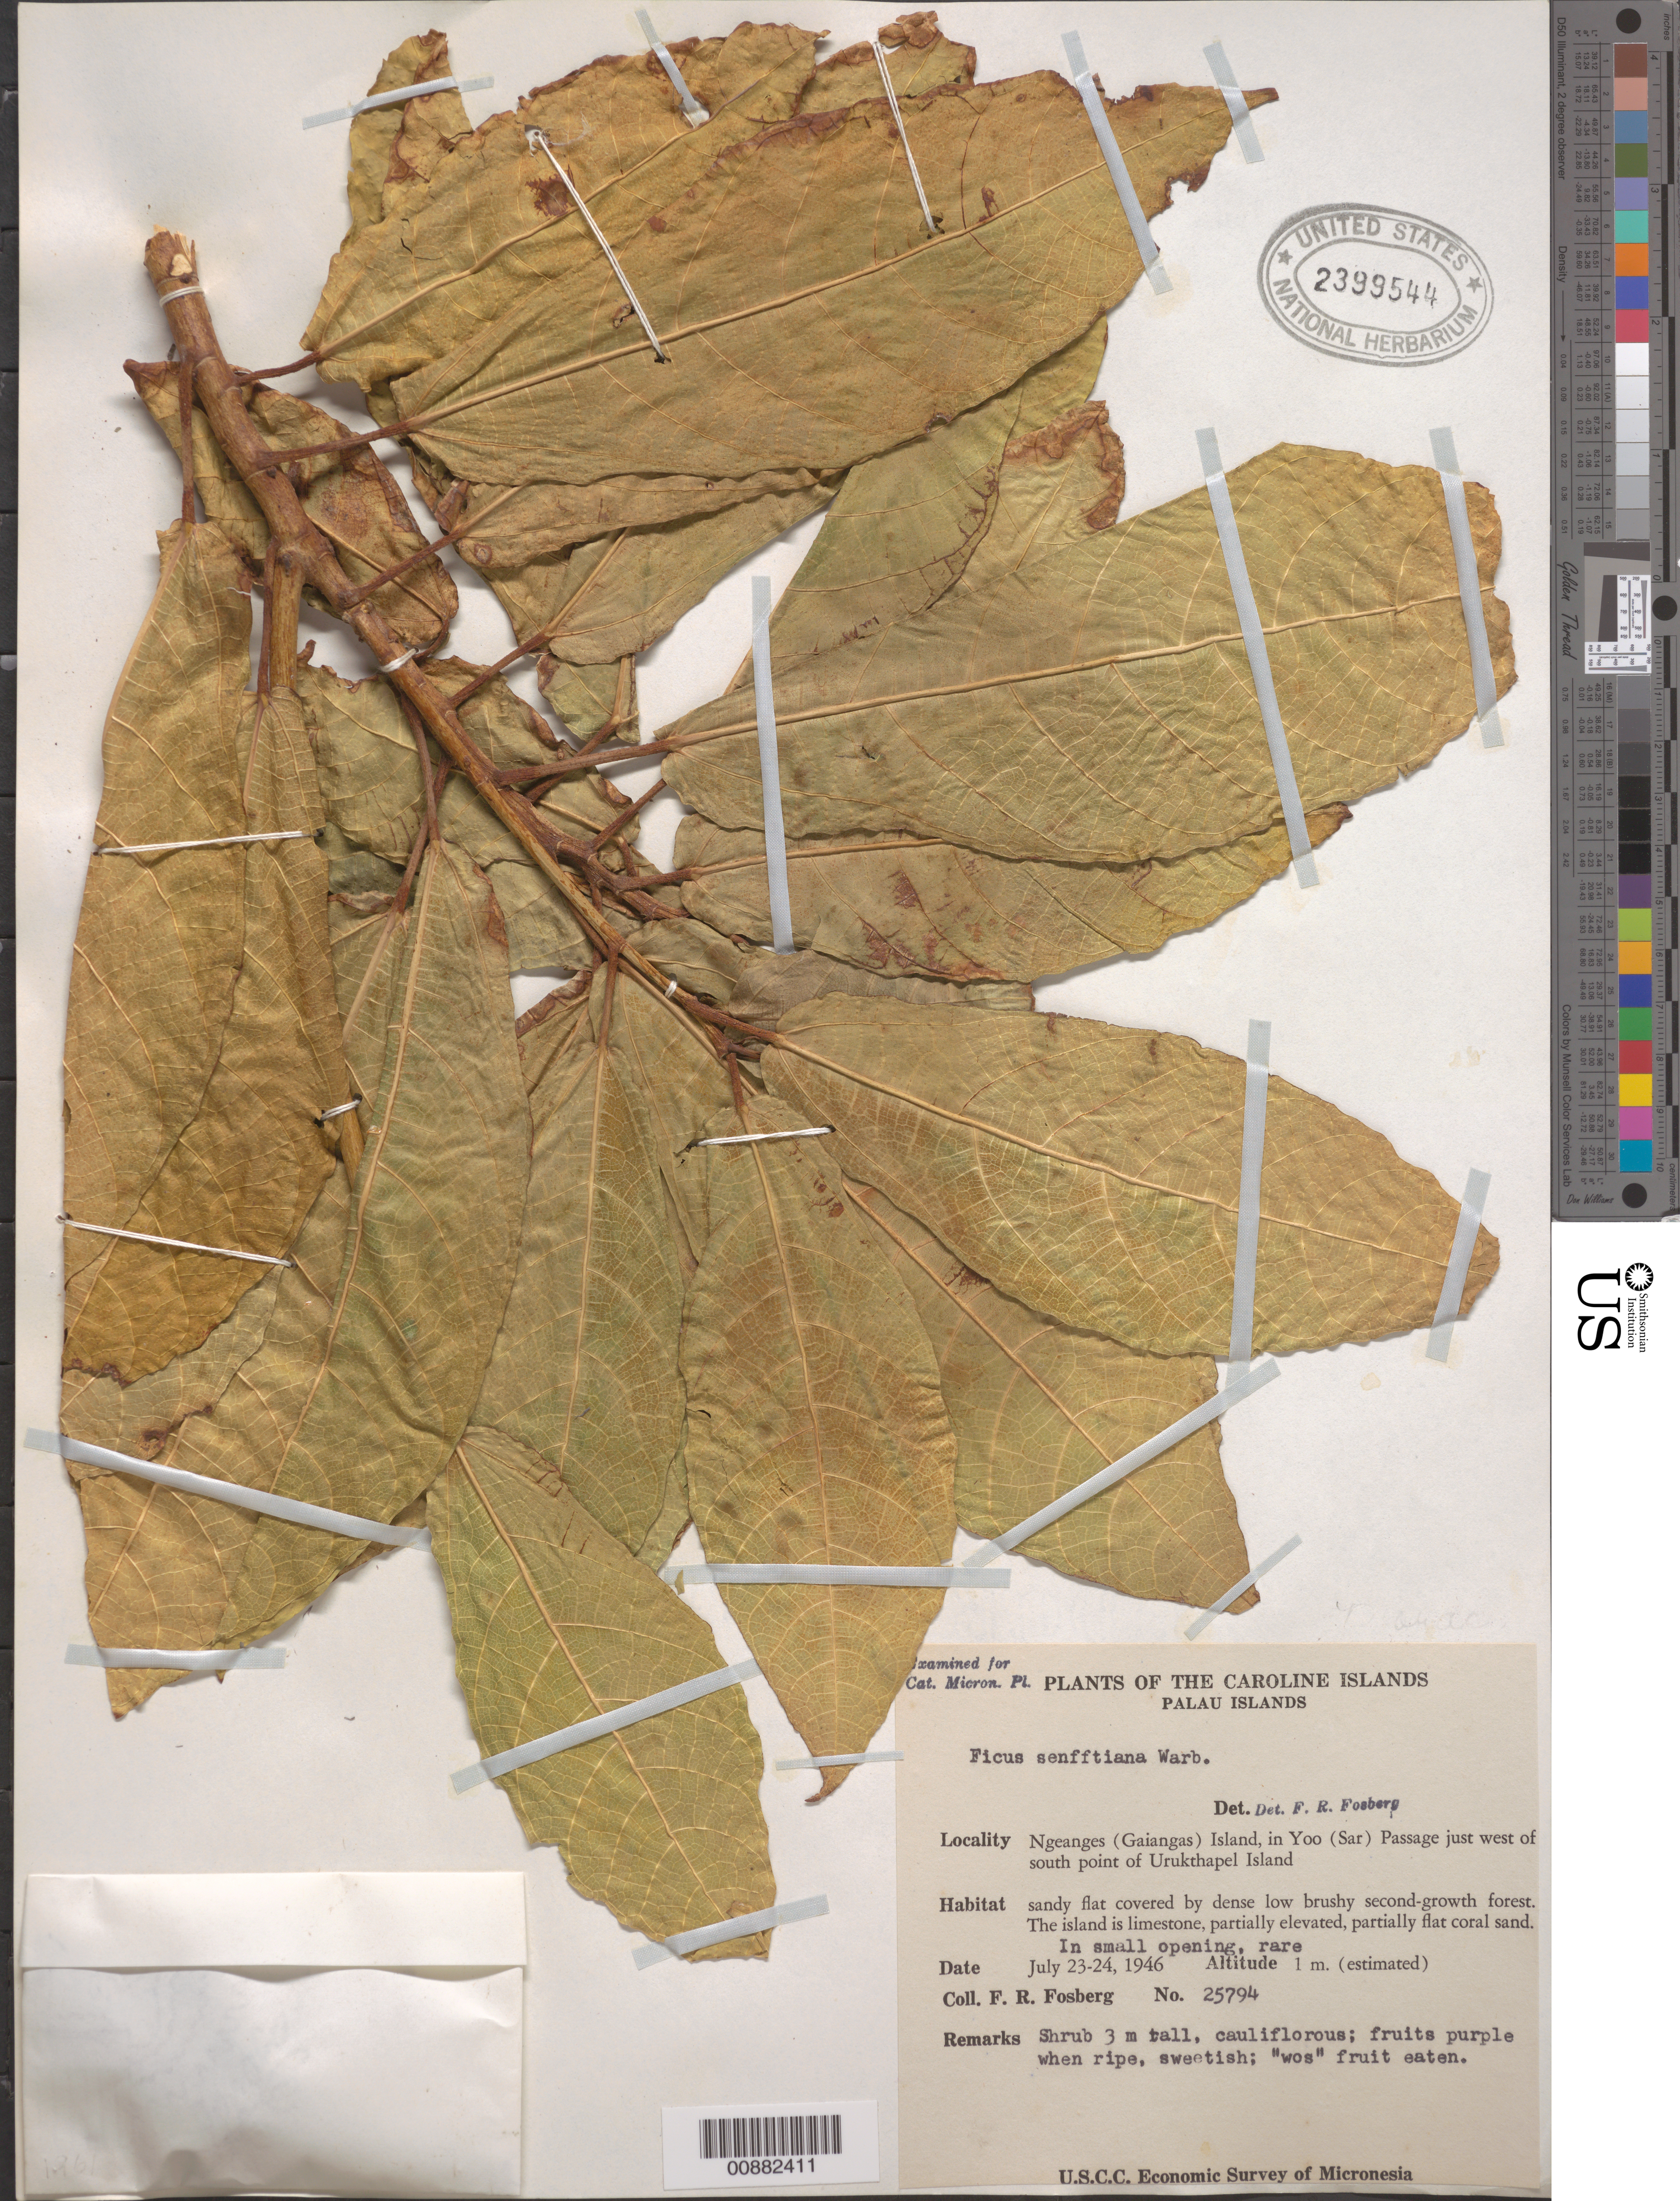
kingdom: Plantae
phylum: Tracheophyta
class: Magnoliopsida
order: Rosales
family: Moraceae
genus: Ficus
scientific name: Ficus senfftiana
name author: Warb.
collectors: F. R. Fosberg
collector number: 25794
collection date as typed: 23 Jul 1946 to 24 Jul 1946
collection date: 1946-07-23/1946-07-24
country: Palau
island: Ngeanges (Gaiangas)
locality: In Yoo (Sar) Passage just west of south point of Urukthapel Island (Also known as Gaiangas I.)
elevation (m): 1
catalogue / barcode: US 2399544